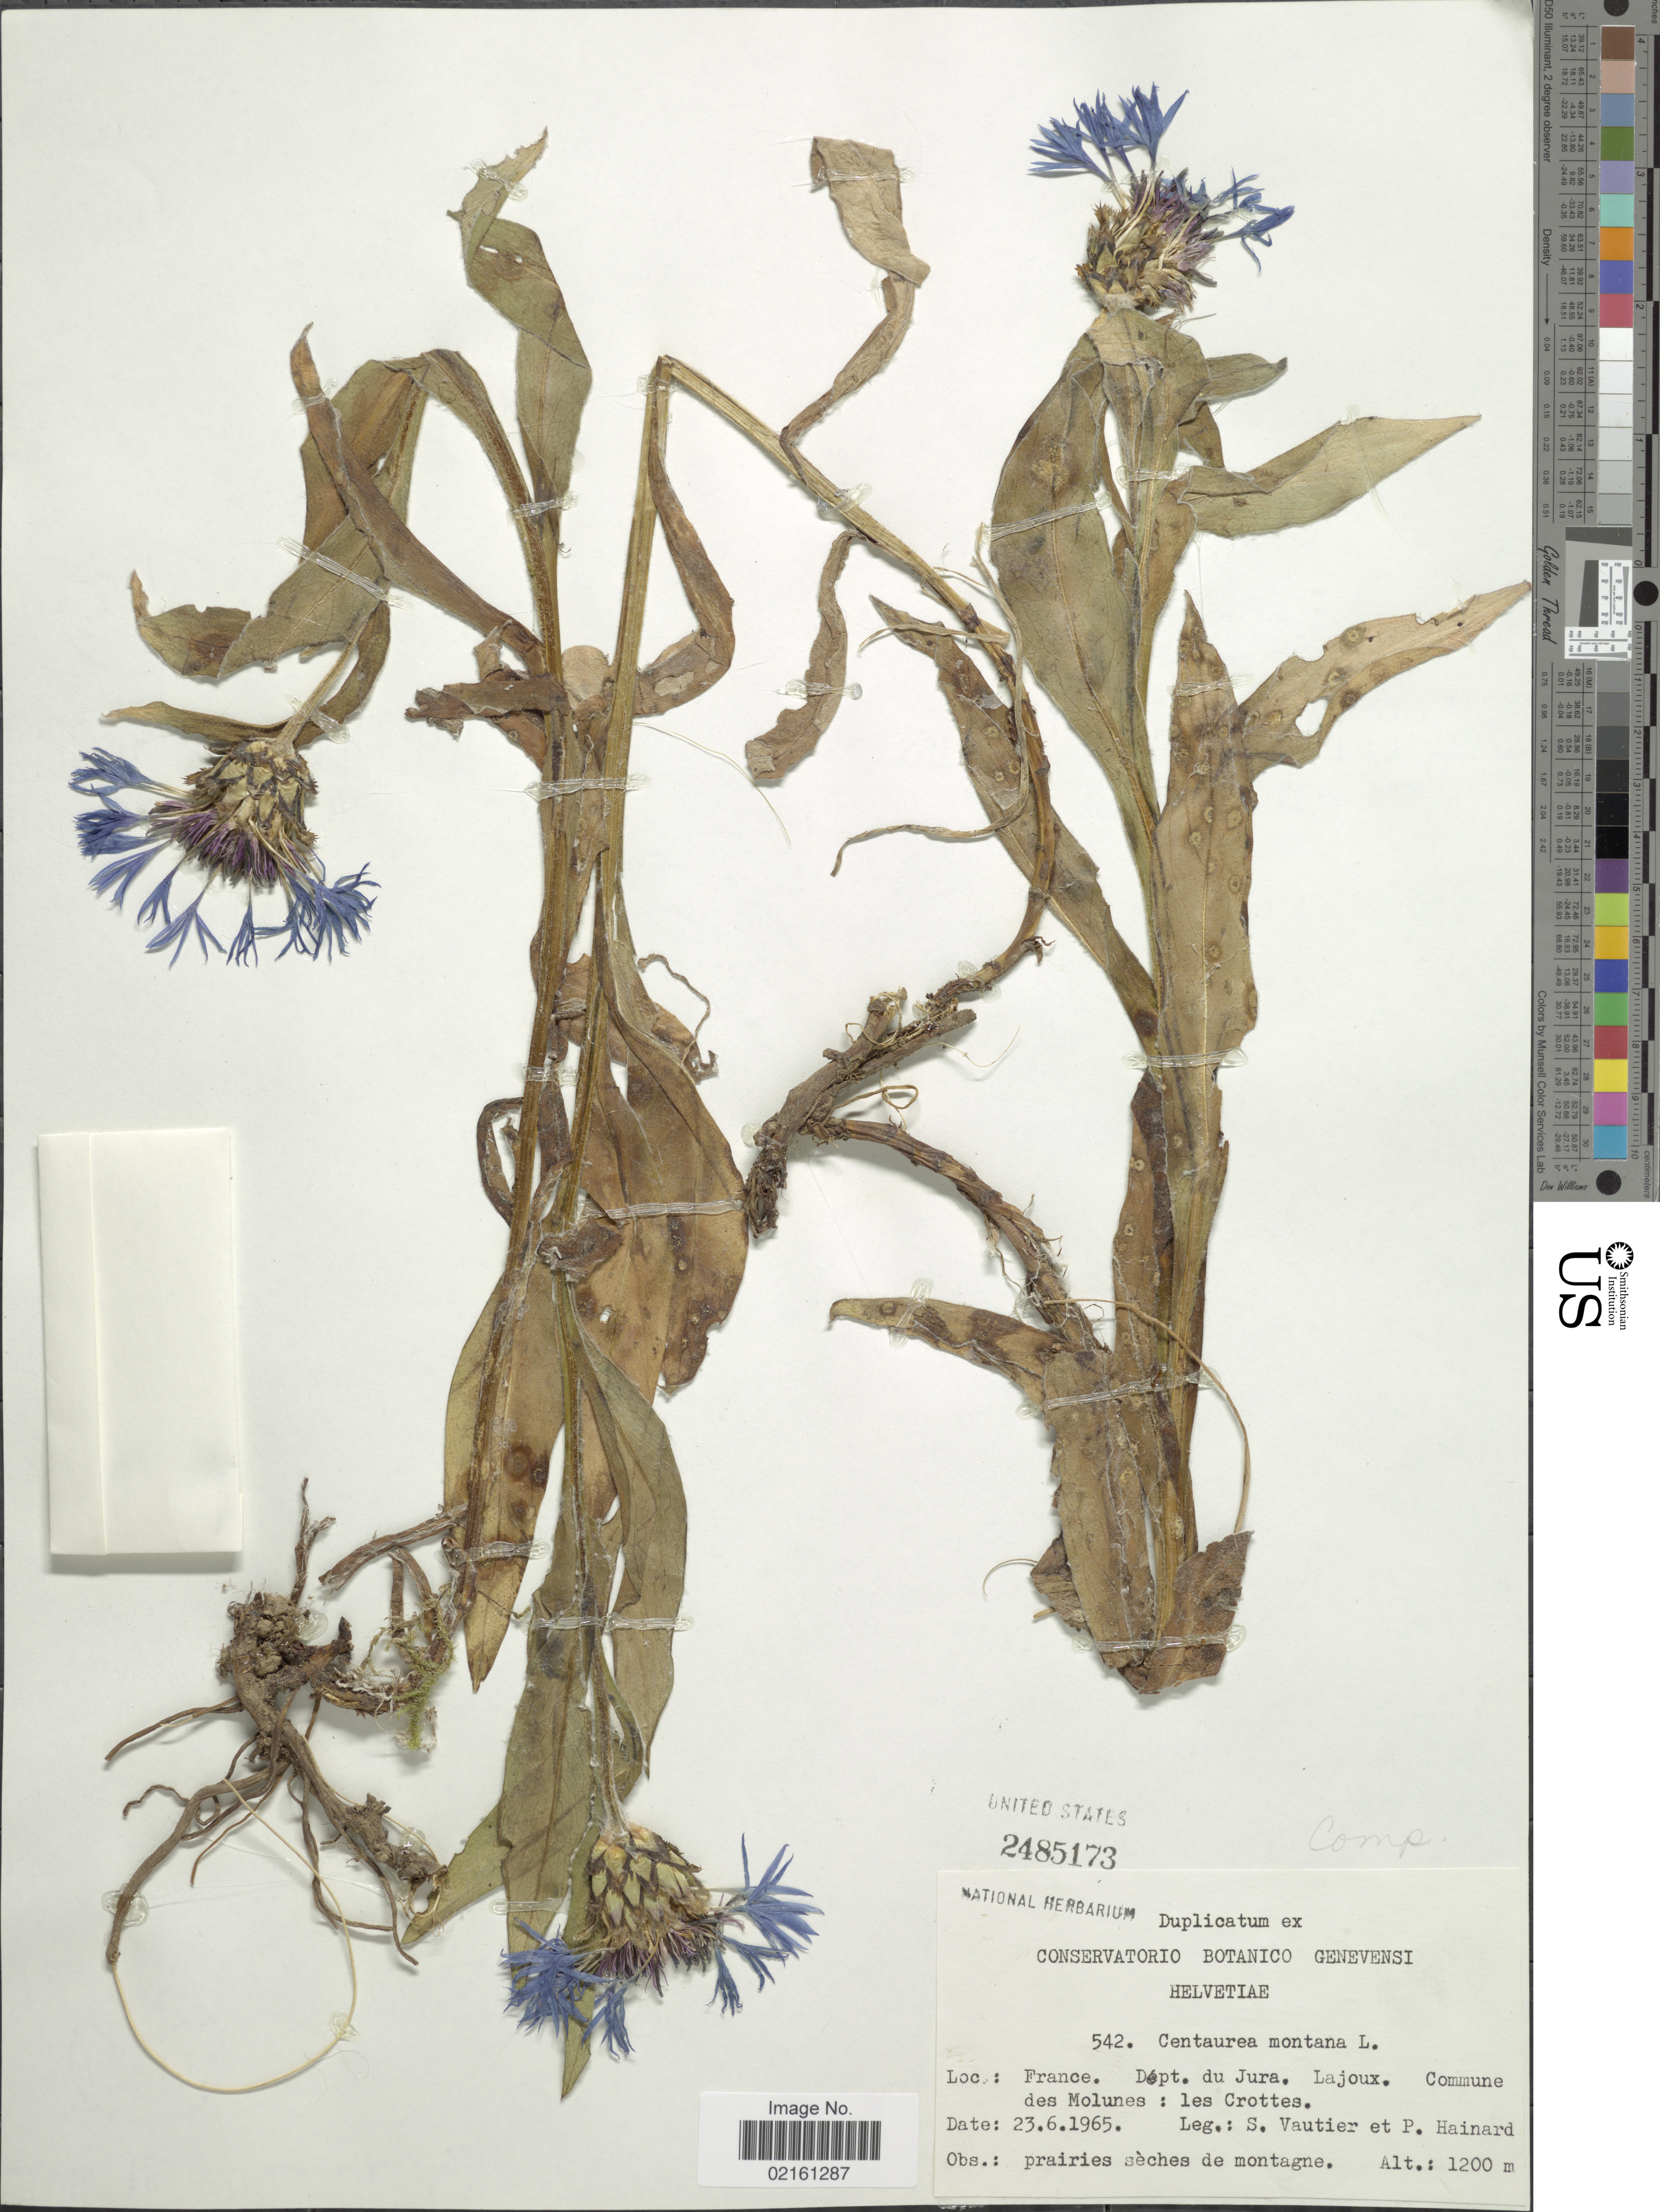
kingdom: Plantae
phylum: Tracheophyta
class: Magnoliopsida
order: Asterales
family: Asteraceae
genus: Centaurea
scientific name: Centaurea montana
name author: L.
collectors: S. Vautier & P. Hainard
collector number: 542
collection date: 1965-06-23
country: France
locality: Dept. du Jura, Lajoux, Commune des Molunes, les Crottes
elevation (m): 1200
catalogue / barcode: US 2485173